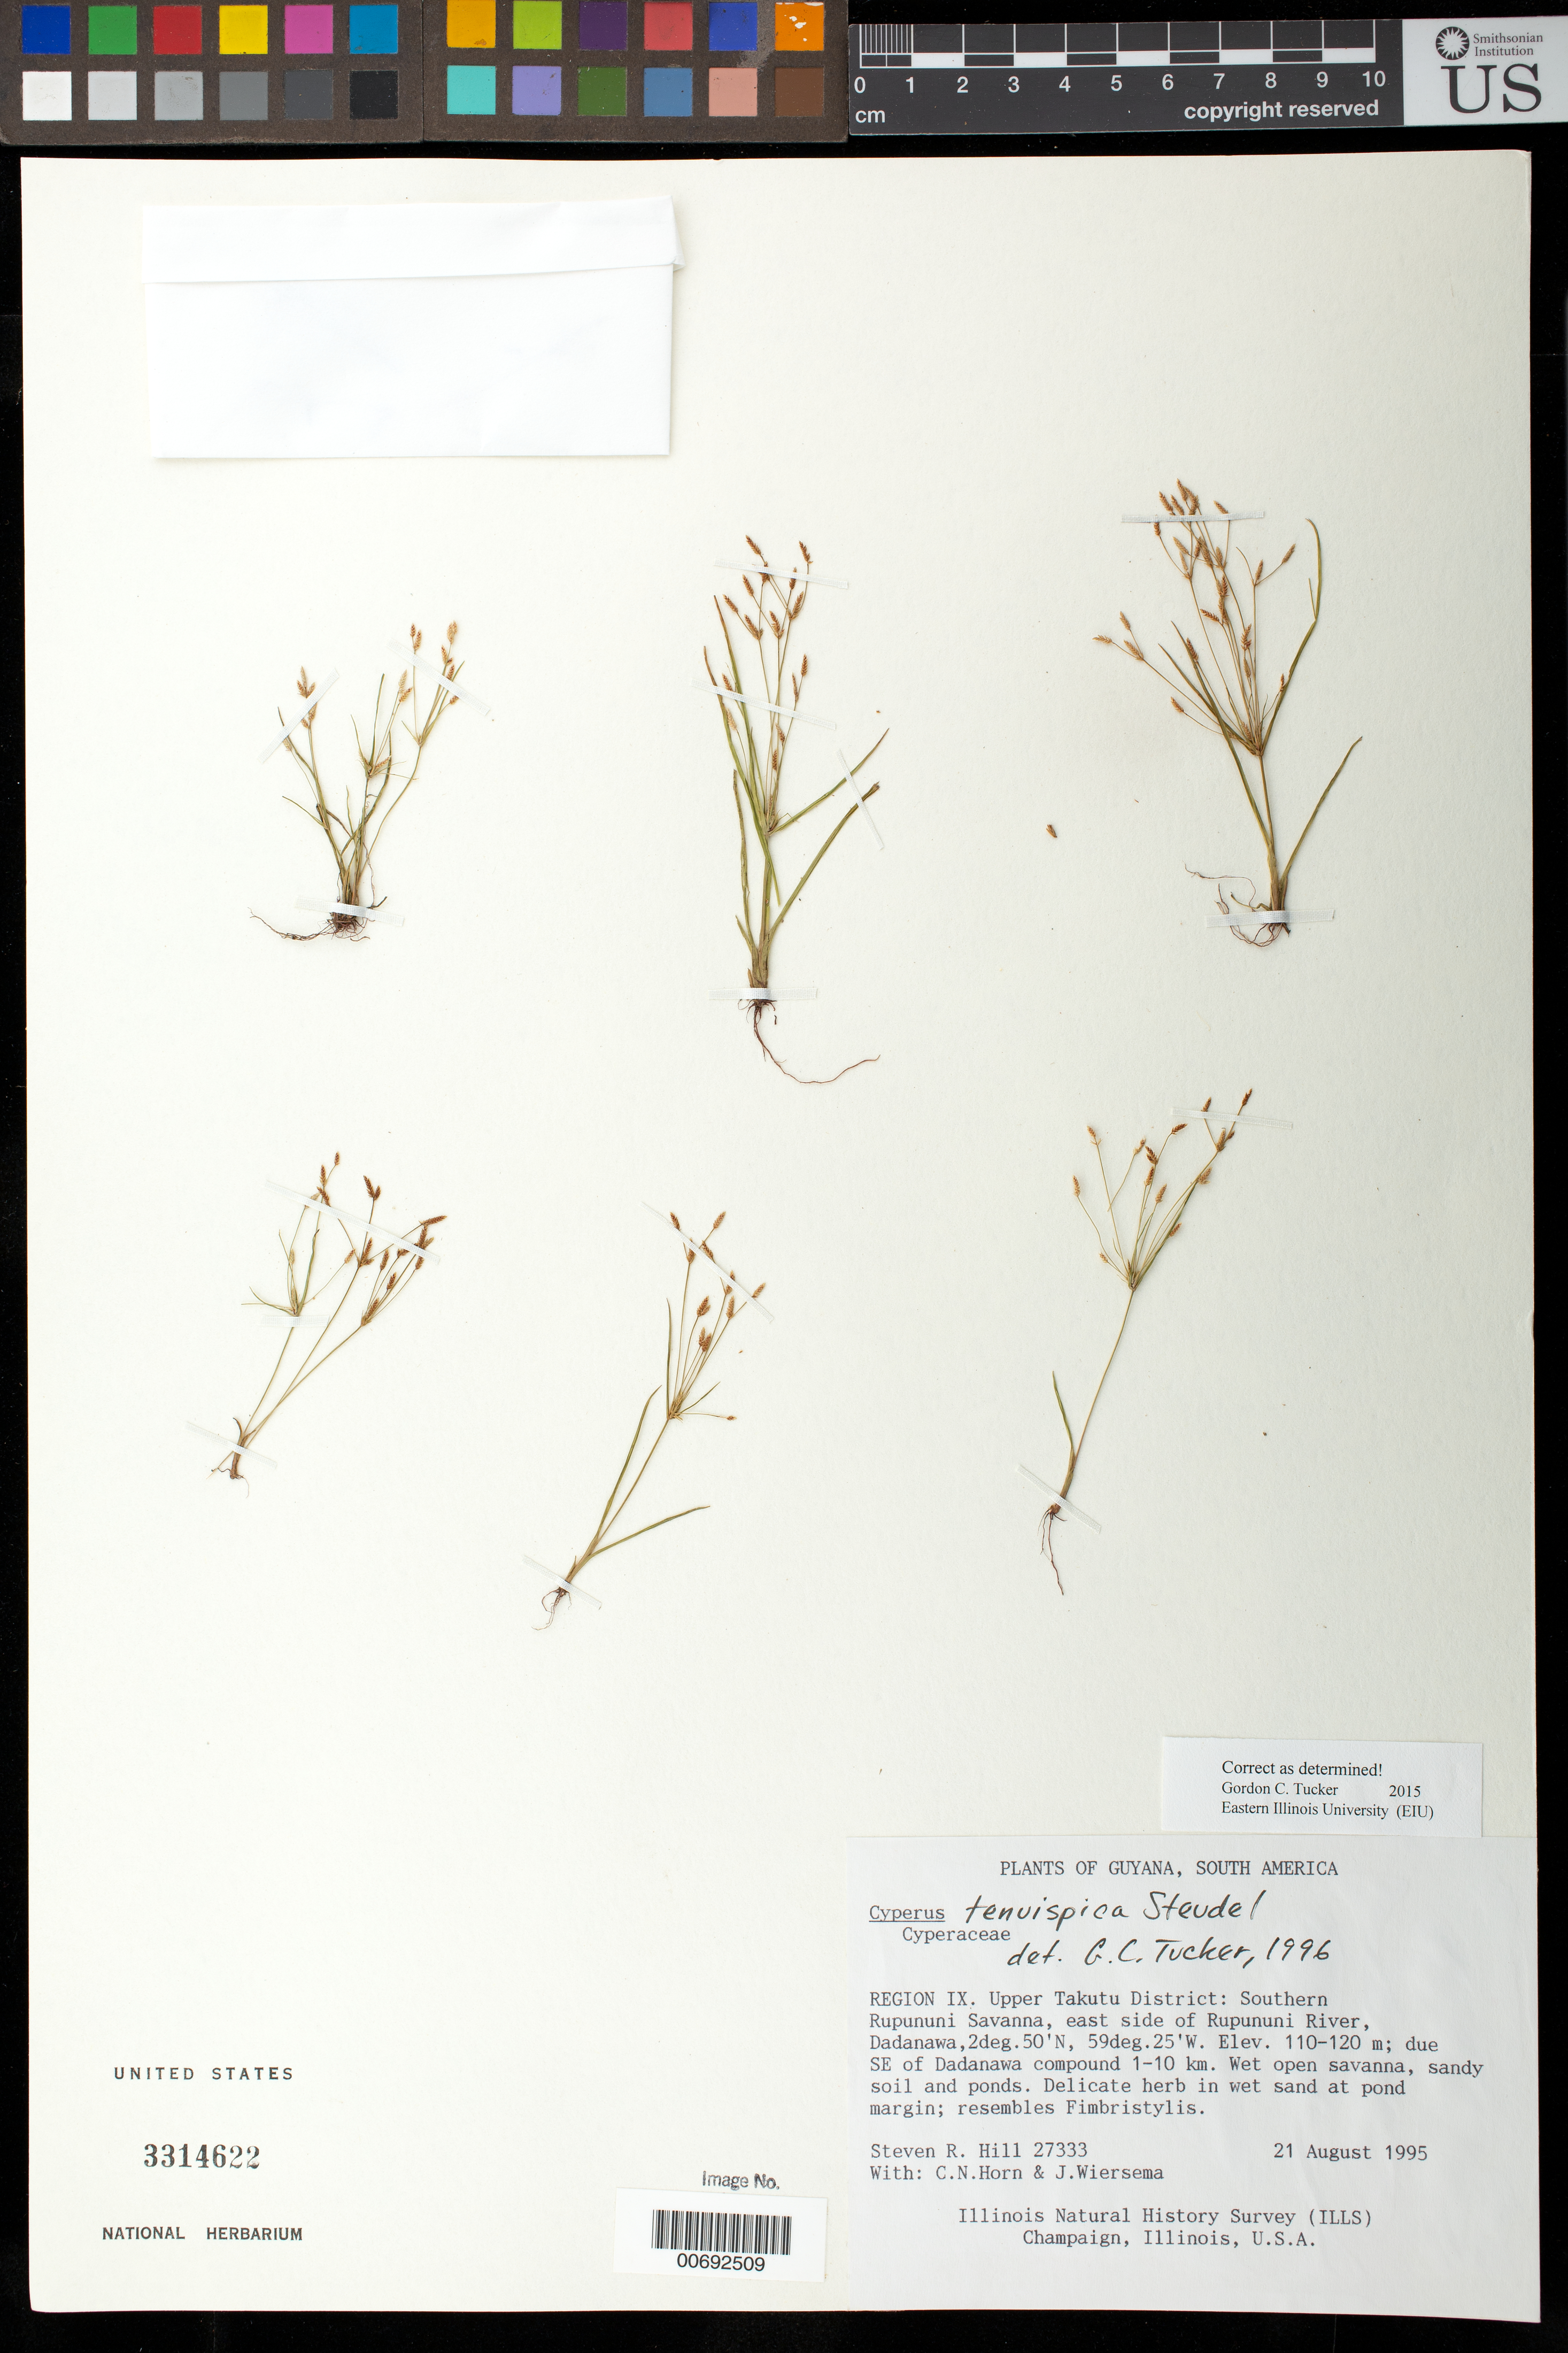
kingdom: Plantae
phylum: Tracheophyta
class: Liliopsida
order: Poales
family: Cyperaceae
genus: Cyperus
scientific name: Cyperus tenuispica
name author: Steud.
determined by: Tucker, G. C.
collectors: S. R. Hill, C. N. Horn & J. H. Wiersema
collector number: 27333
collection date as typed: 21-Aug-95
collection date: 1995-08-21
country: Guyana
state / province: U. Takutu-U. Essequibo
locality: Dadanawa, southern Rupununi Savanna, E side of Rupununi R.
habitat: Wet open savanna, sandy soil and ponds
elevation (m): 110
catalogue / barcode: US 3314622